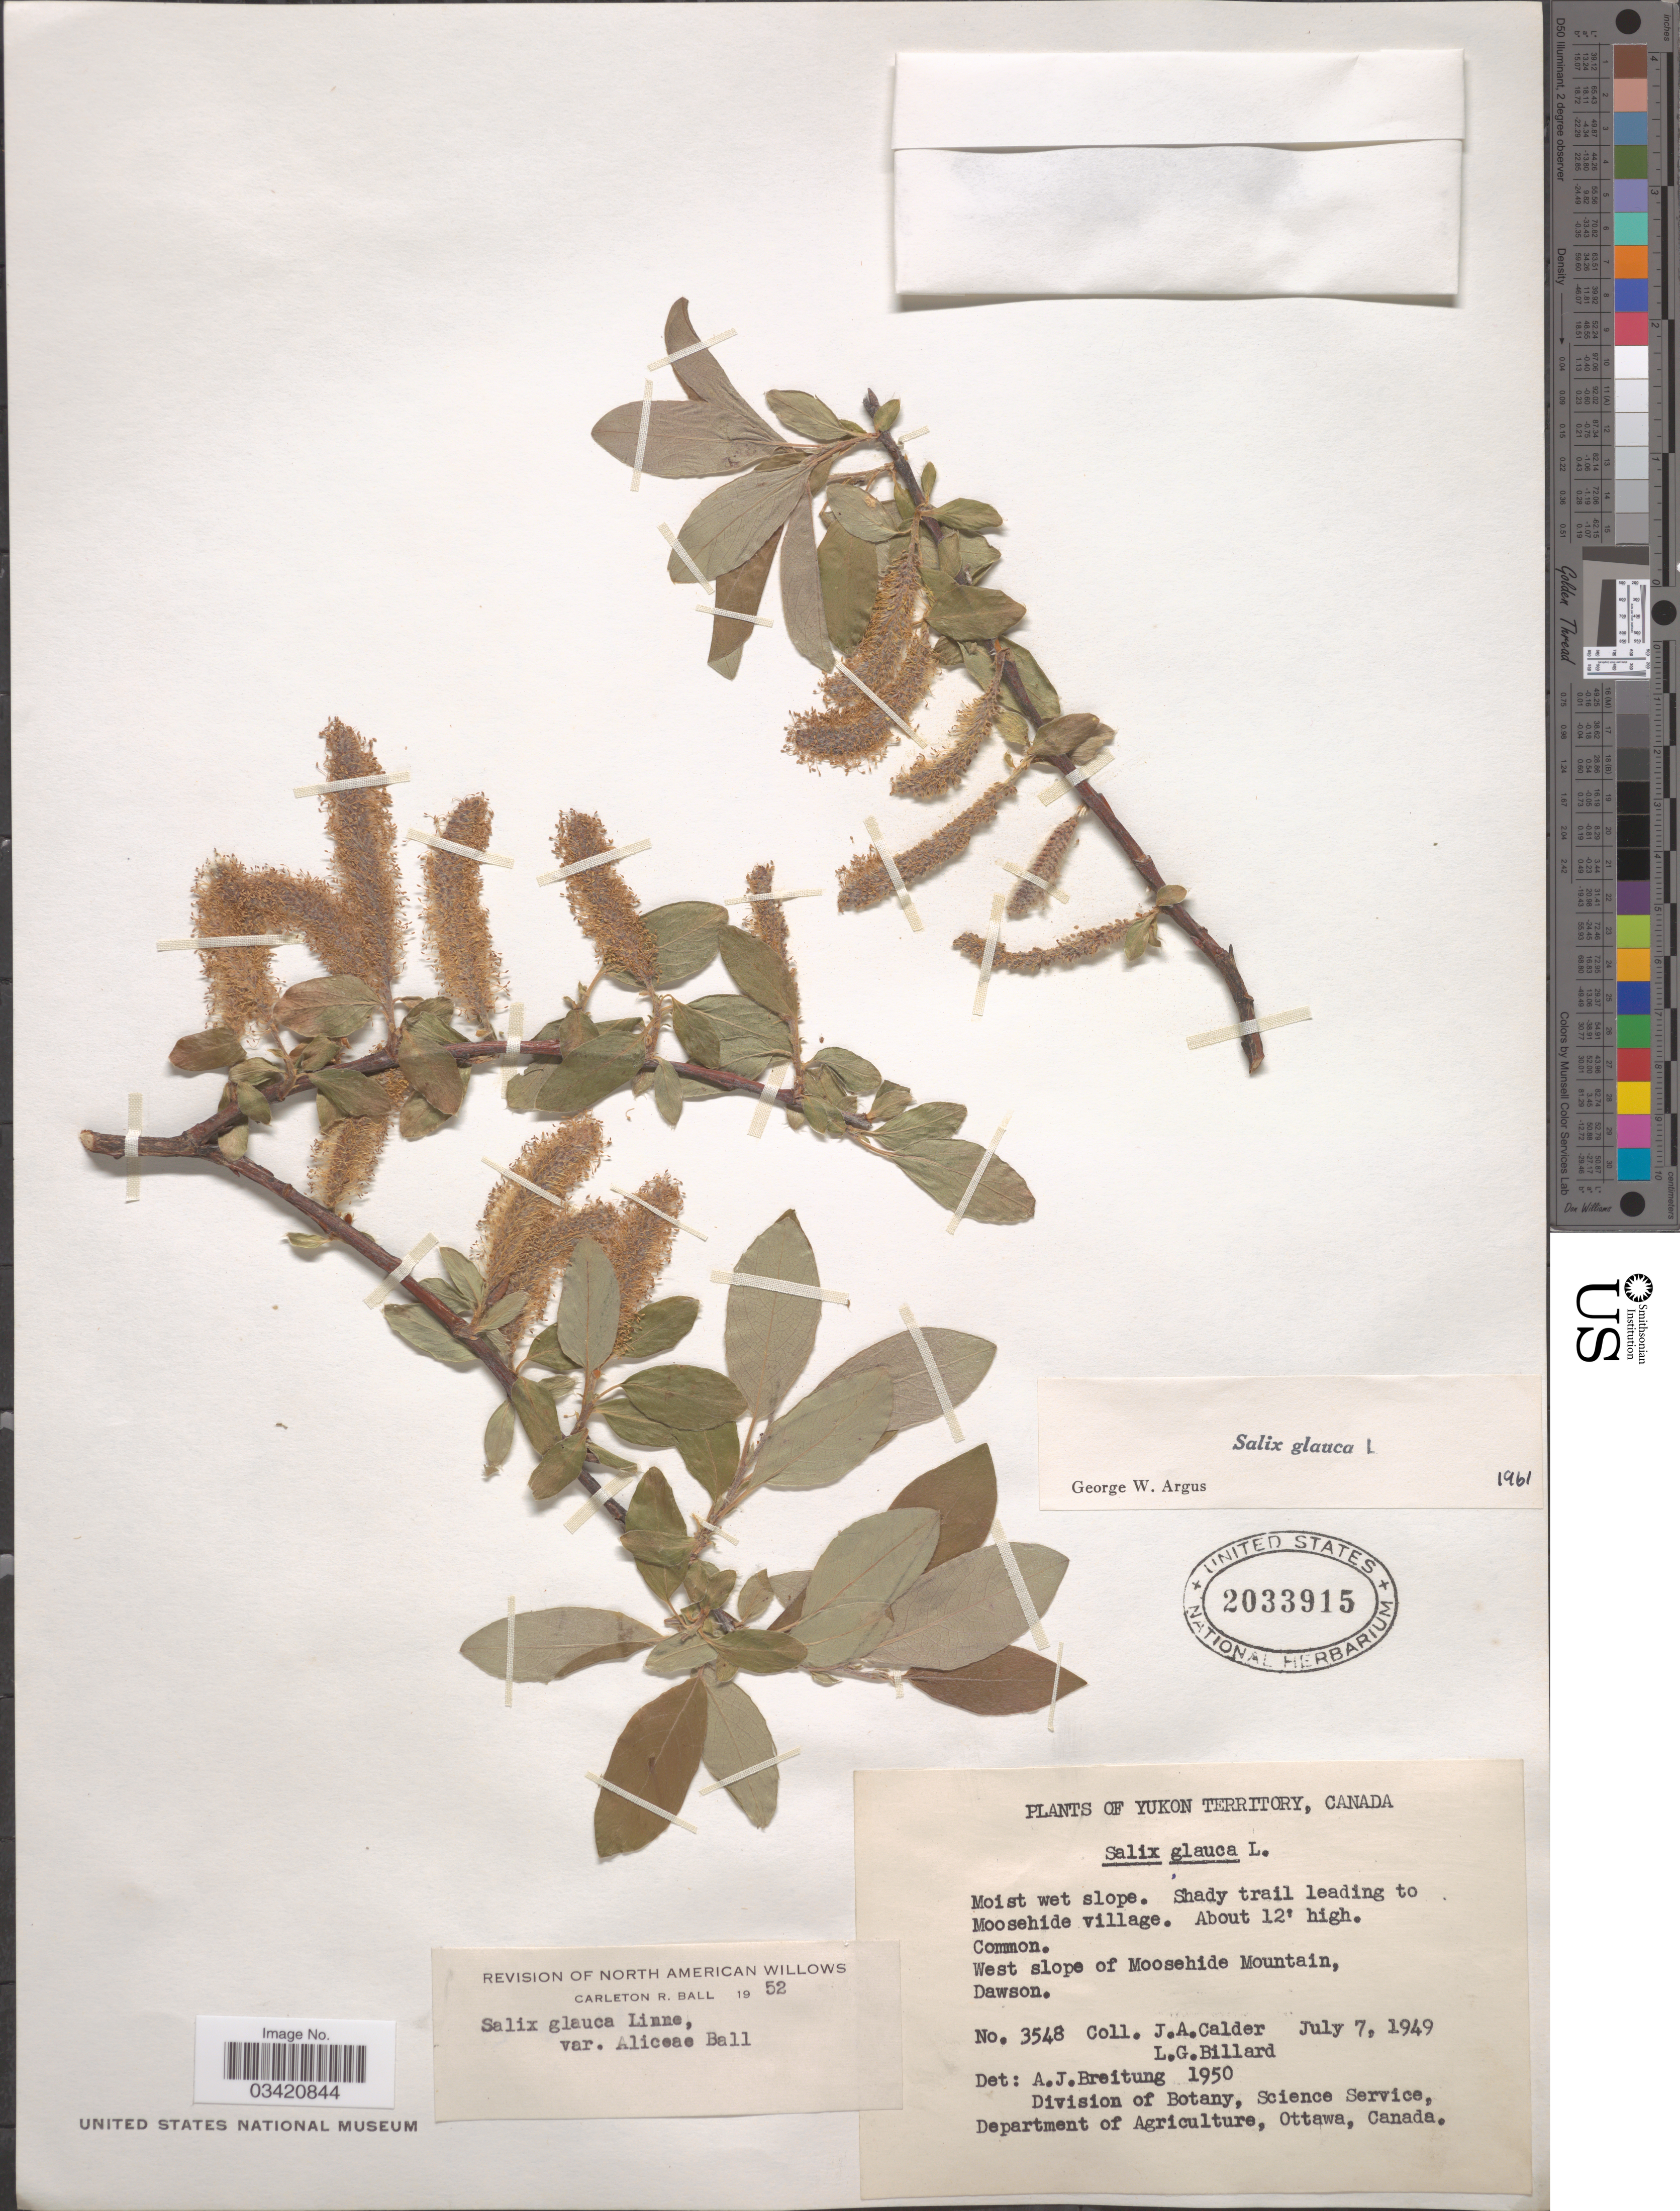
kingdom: Plantae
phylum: Tracheophyta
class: Magnoliopsida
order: Malpighiales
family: Salicaceae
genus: Salix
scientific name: Salix glauca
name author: L.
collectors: J. A. Calder & L. Billard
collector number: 3548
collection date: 1949-07-07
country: Canada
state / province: Yukon Territory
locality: Shady trail leading to Moosehide village. West slope of Moosehide Mountain, Dawson.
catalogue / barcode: US 2033915